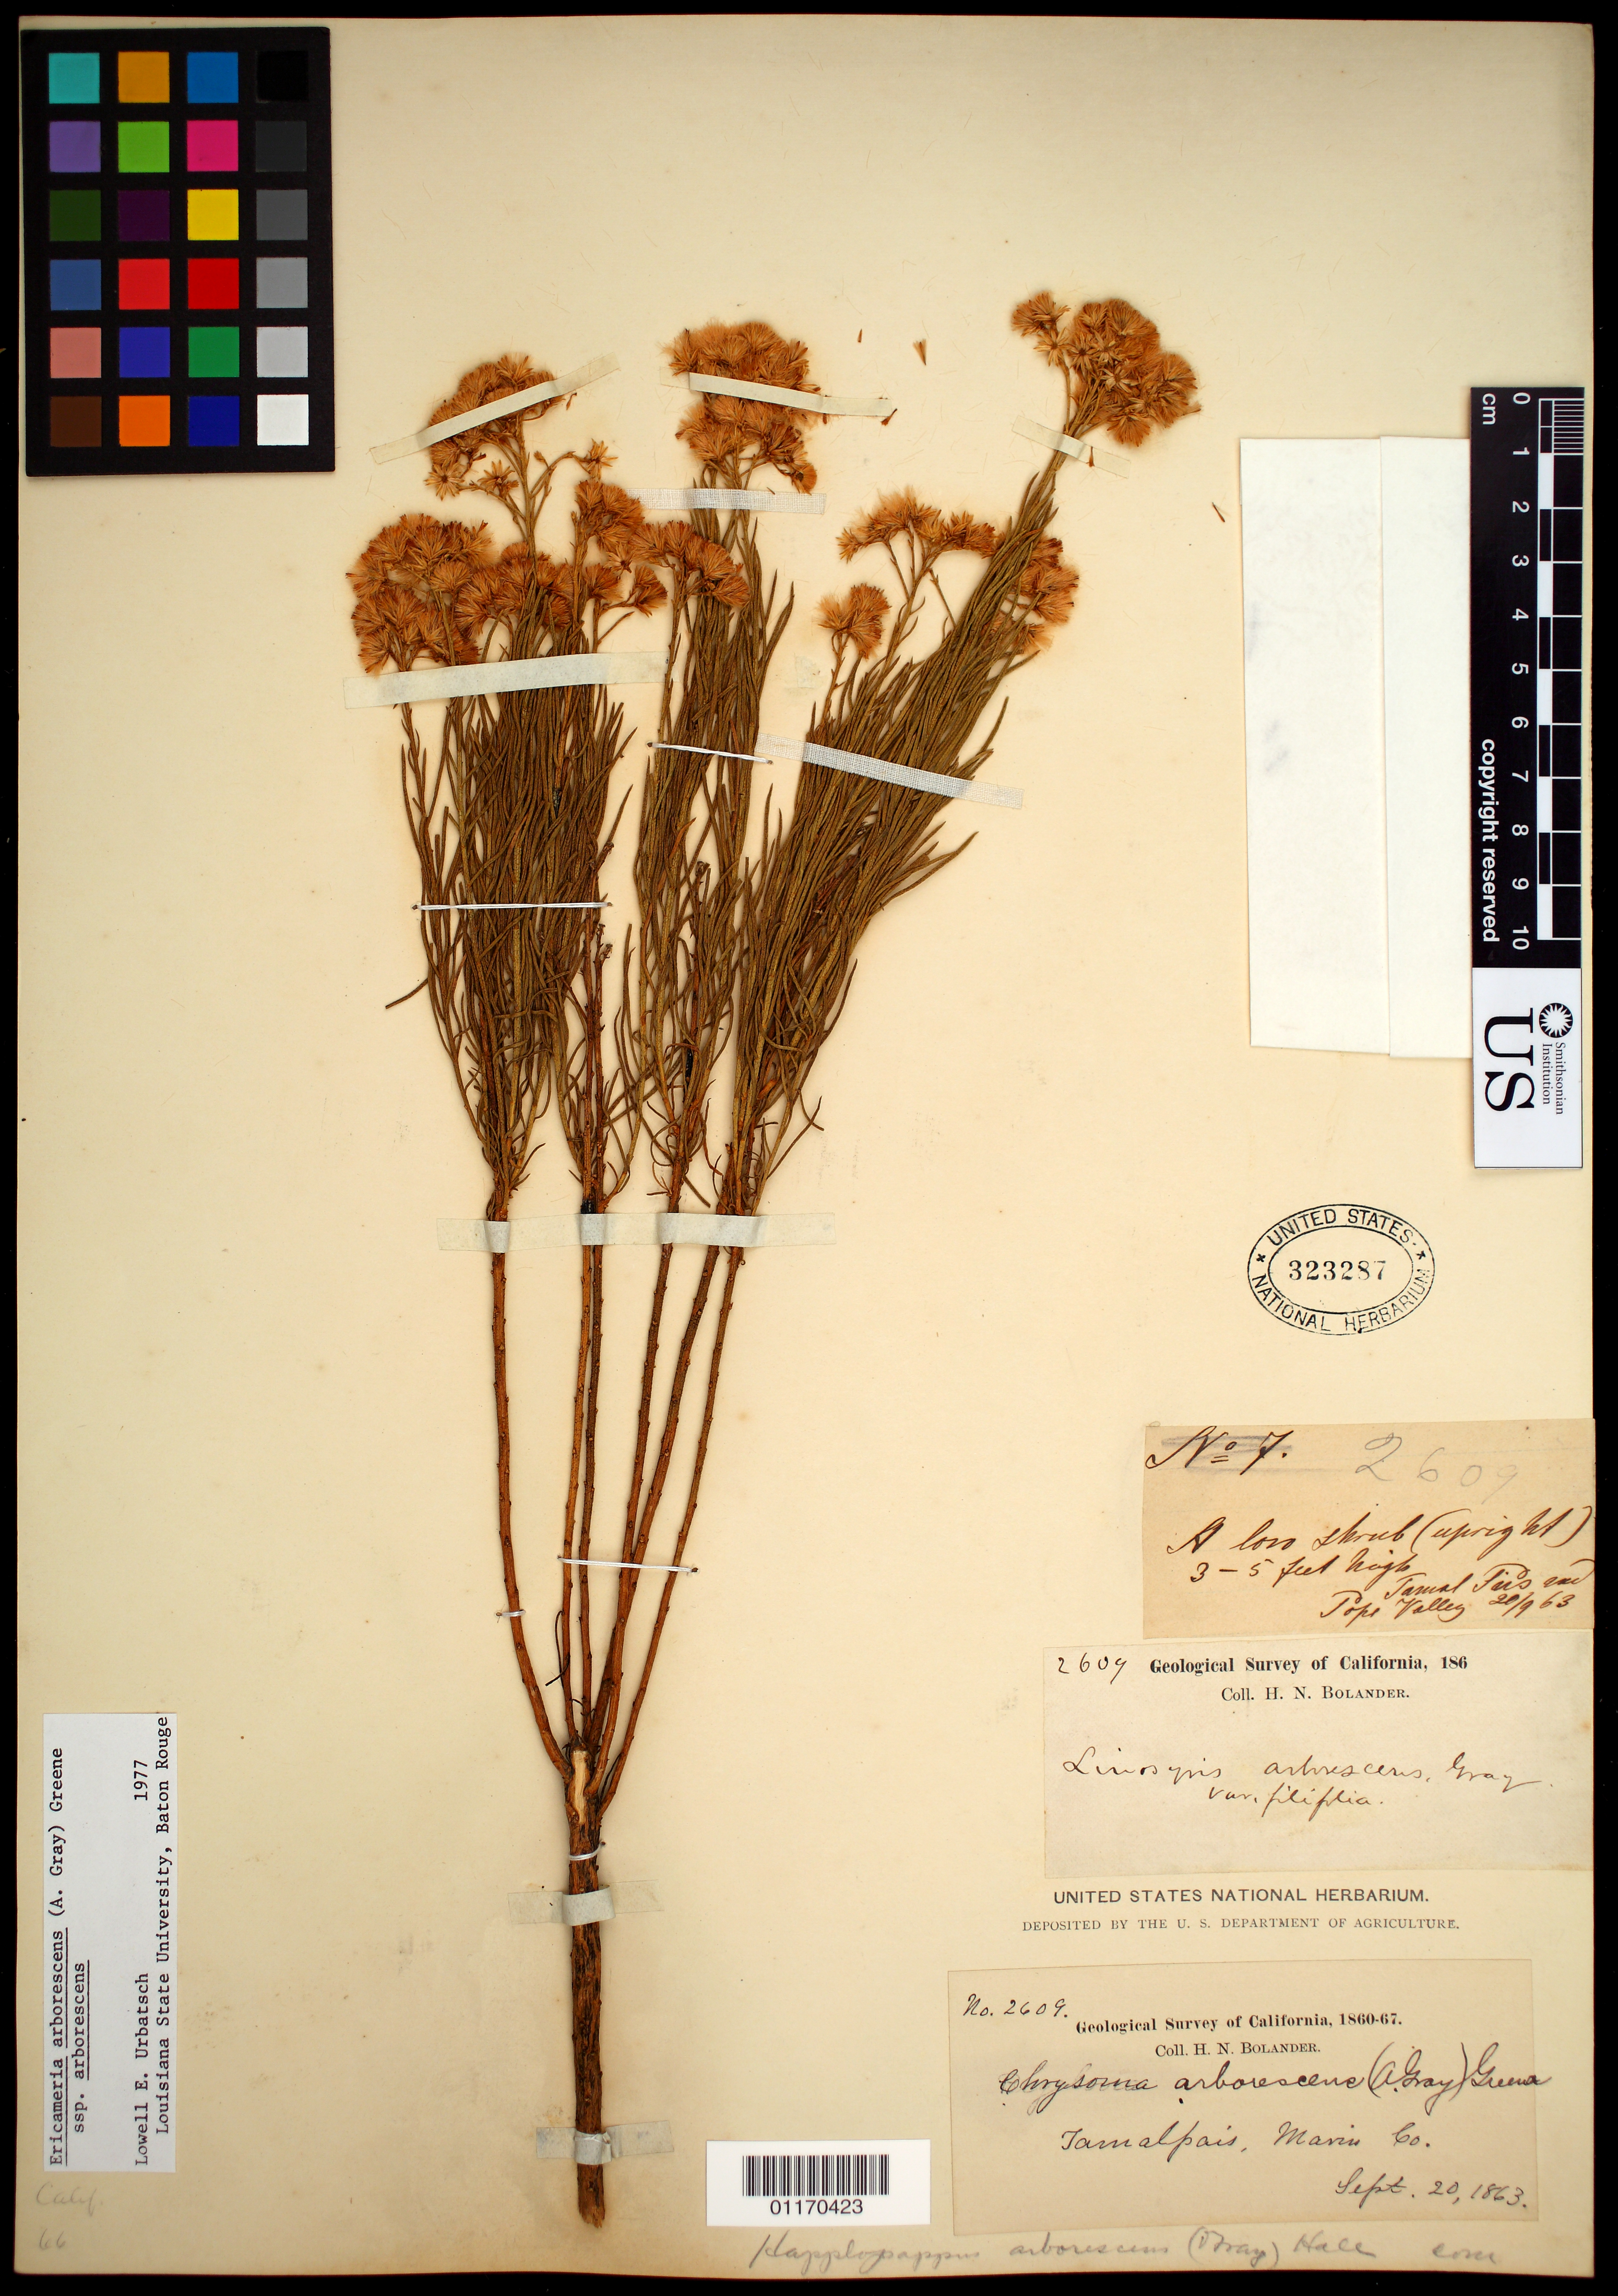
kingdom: Plantae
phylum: Tracheophyta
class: Magnoliopsida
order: Asterales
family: Asteraceae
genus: Ericameria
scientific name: Ericameria arborescens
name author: (A. Gray) Greene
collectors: H. Bolander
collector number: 2609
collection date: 1863-09-20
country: United States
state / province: California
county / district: Marin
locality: Tamalpais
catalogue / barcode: US 323287